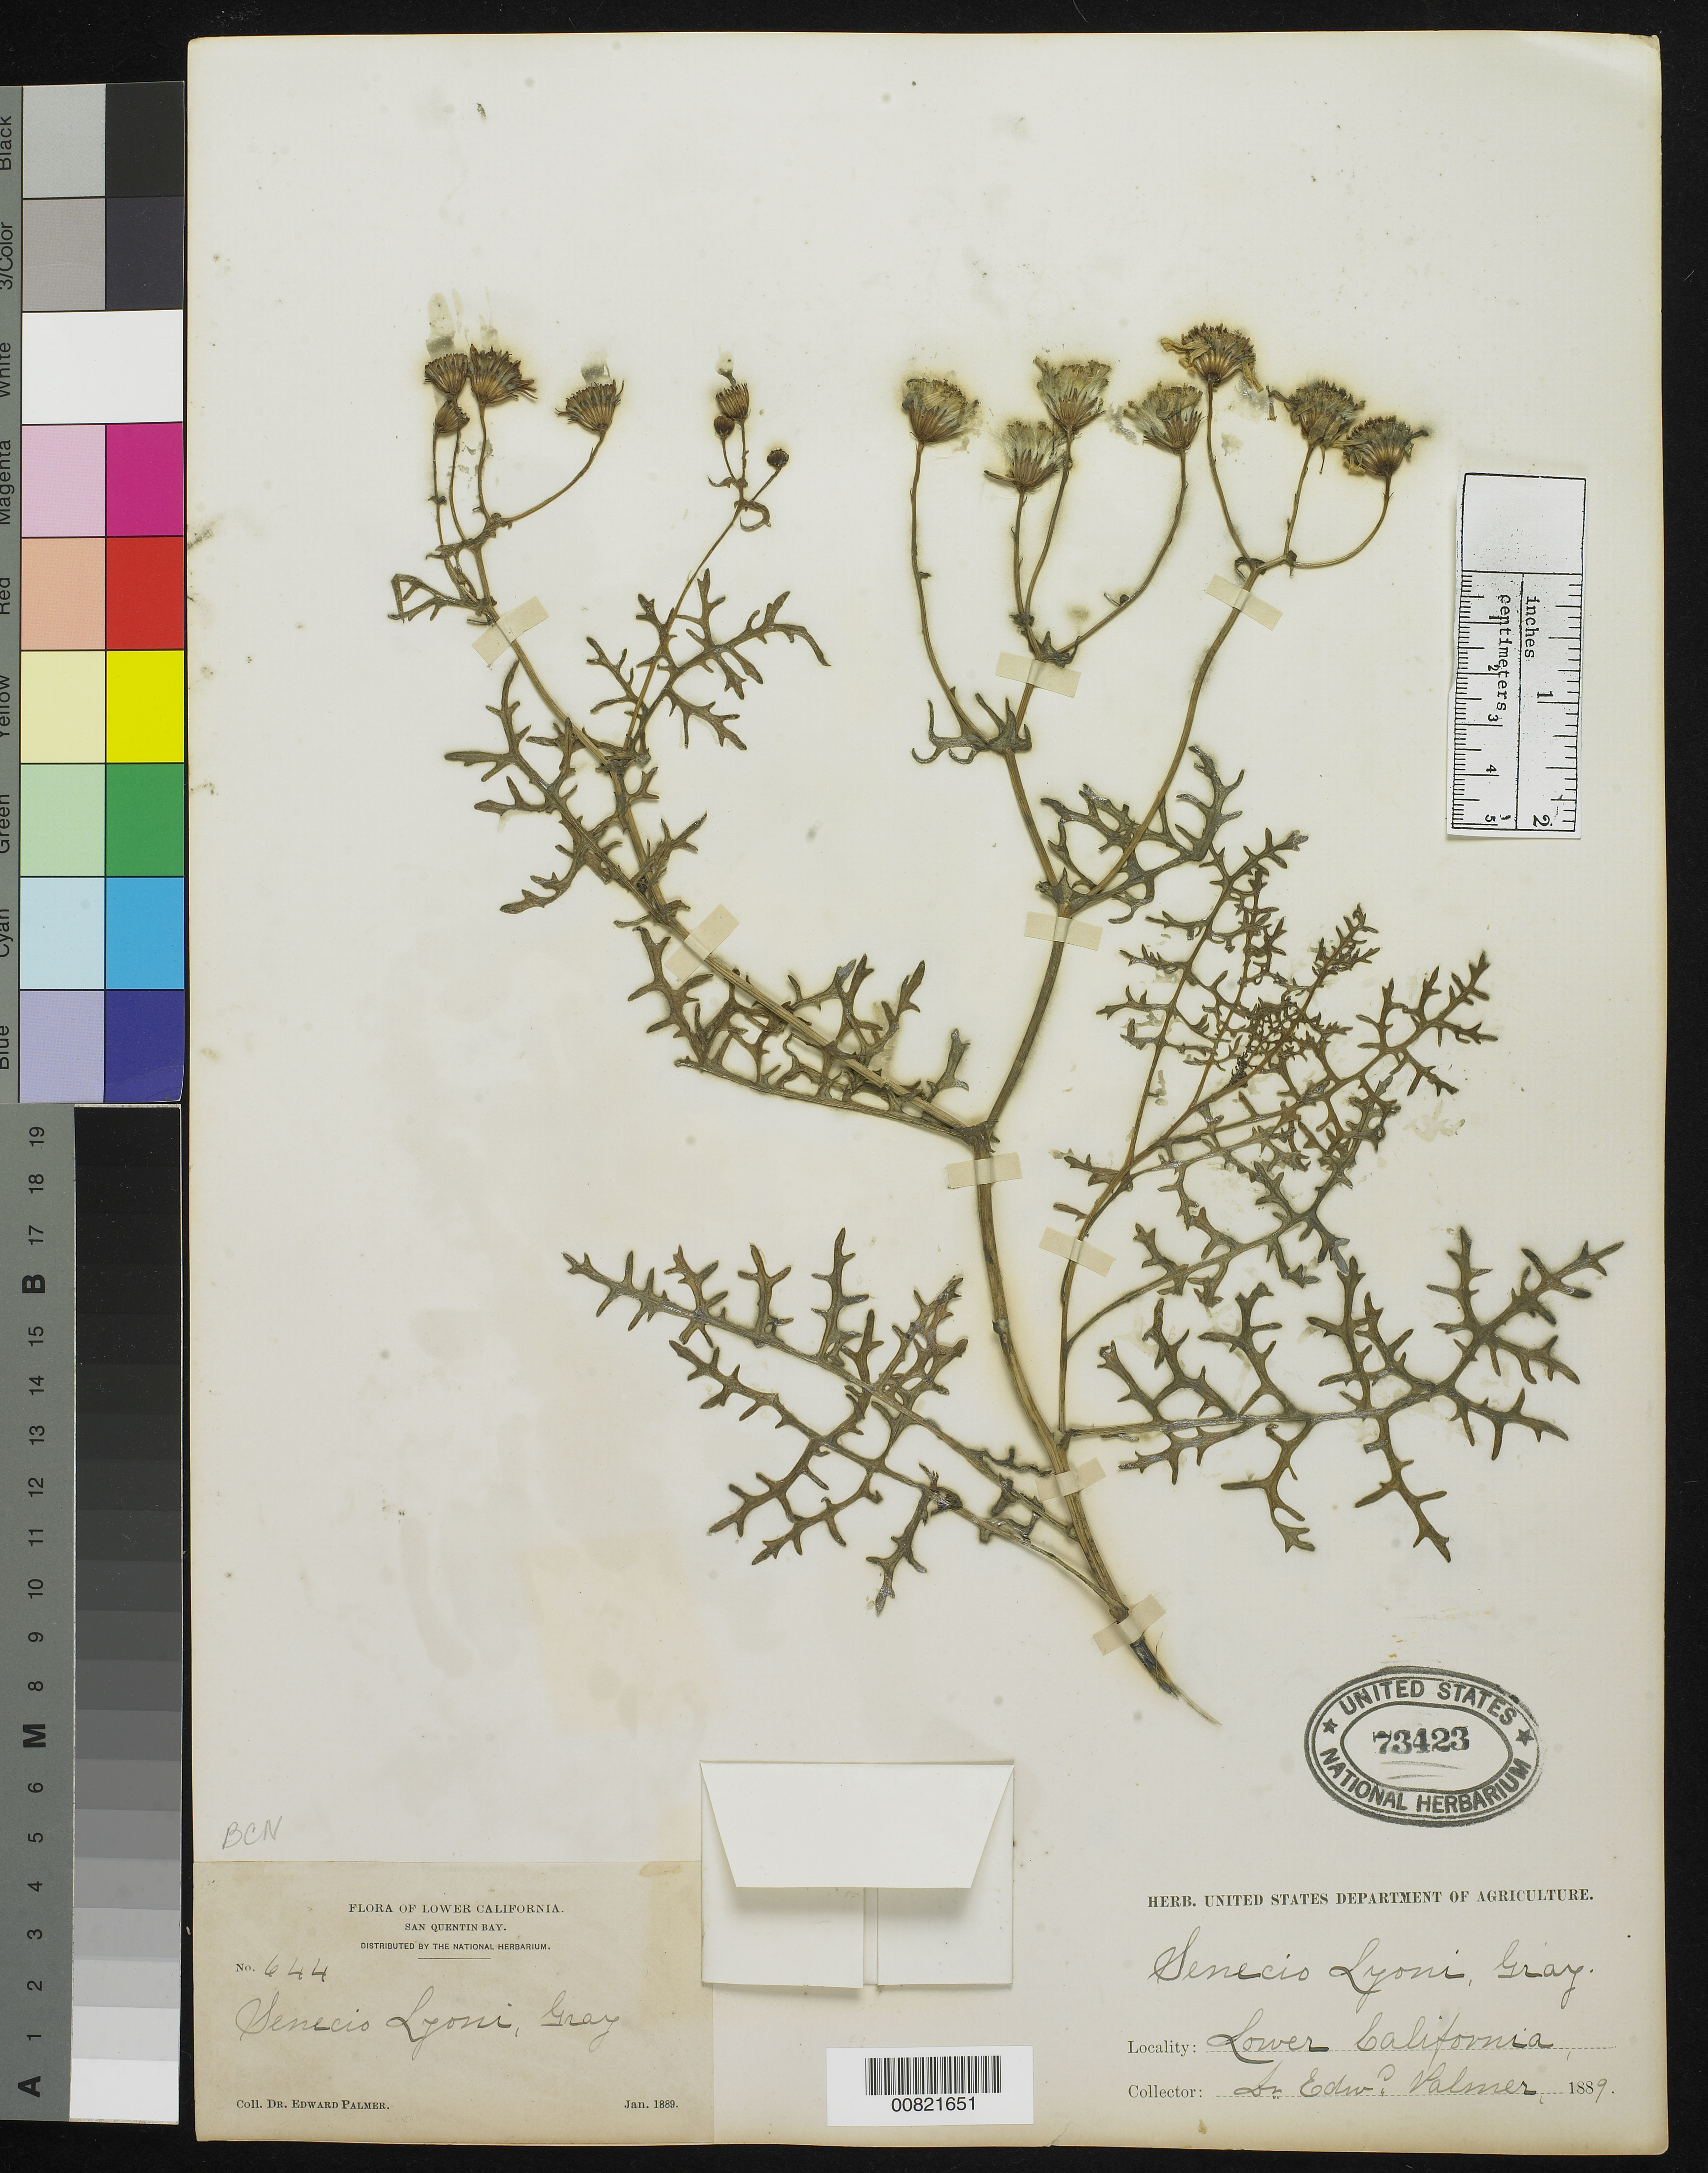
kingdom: Plantae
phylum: Tracheophyta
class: Magnoliopsida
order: Asterales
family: Asteraceae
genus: Senecio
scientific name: Senecio lyonii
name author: A. Gray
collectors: E. Palmer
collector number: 644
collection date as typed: Jan 1889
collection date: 1889-01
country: Mexico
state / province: Baja California Norte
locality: San Quentin Bay, Baja California.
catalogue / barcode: US 73423